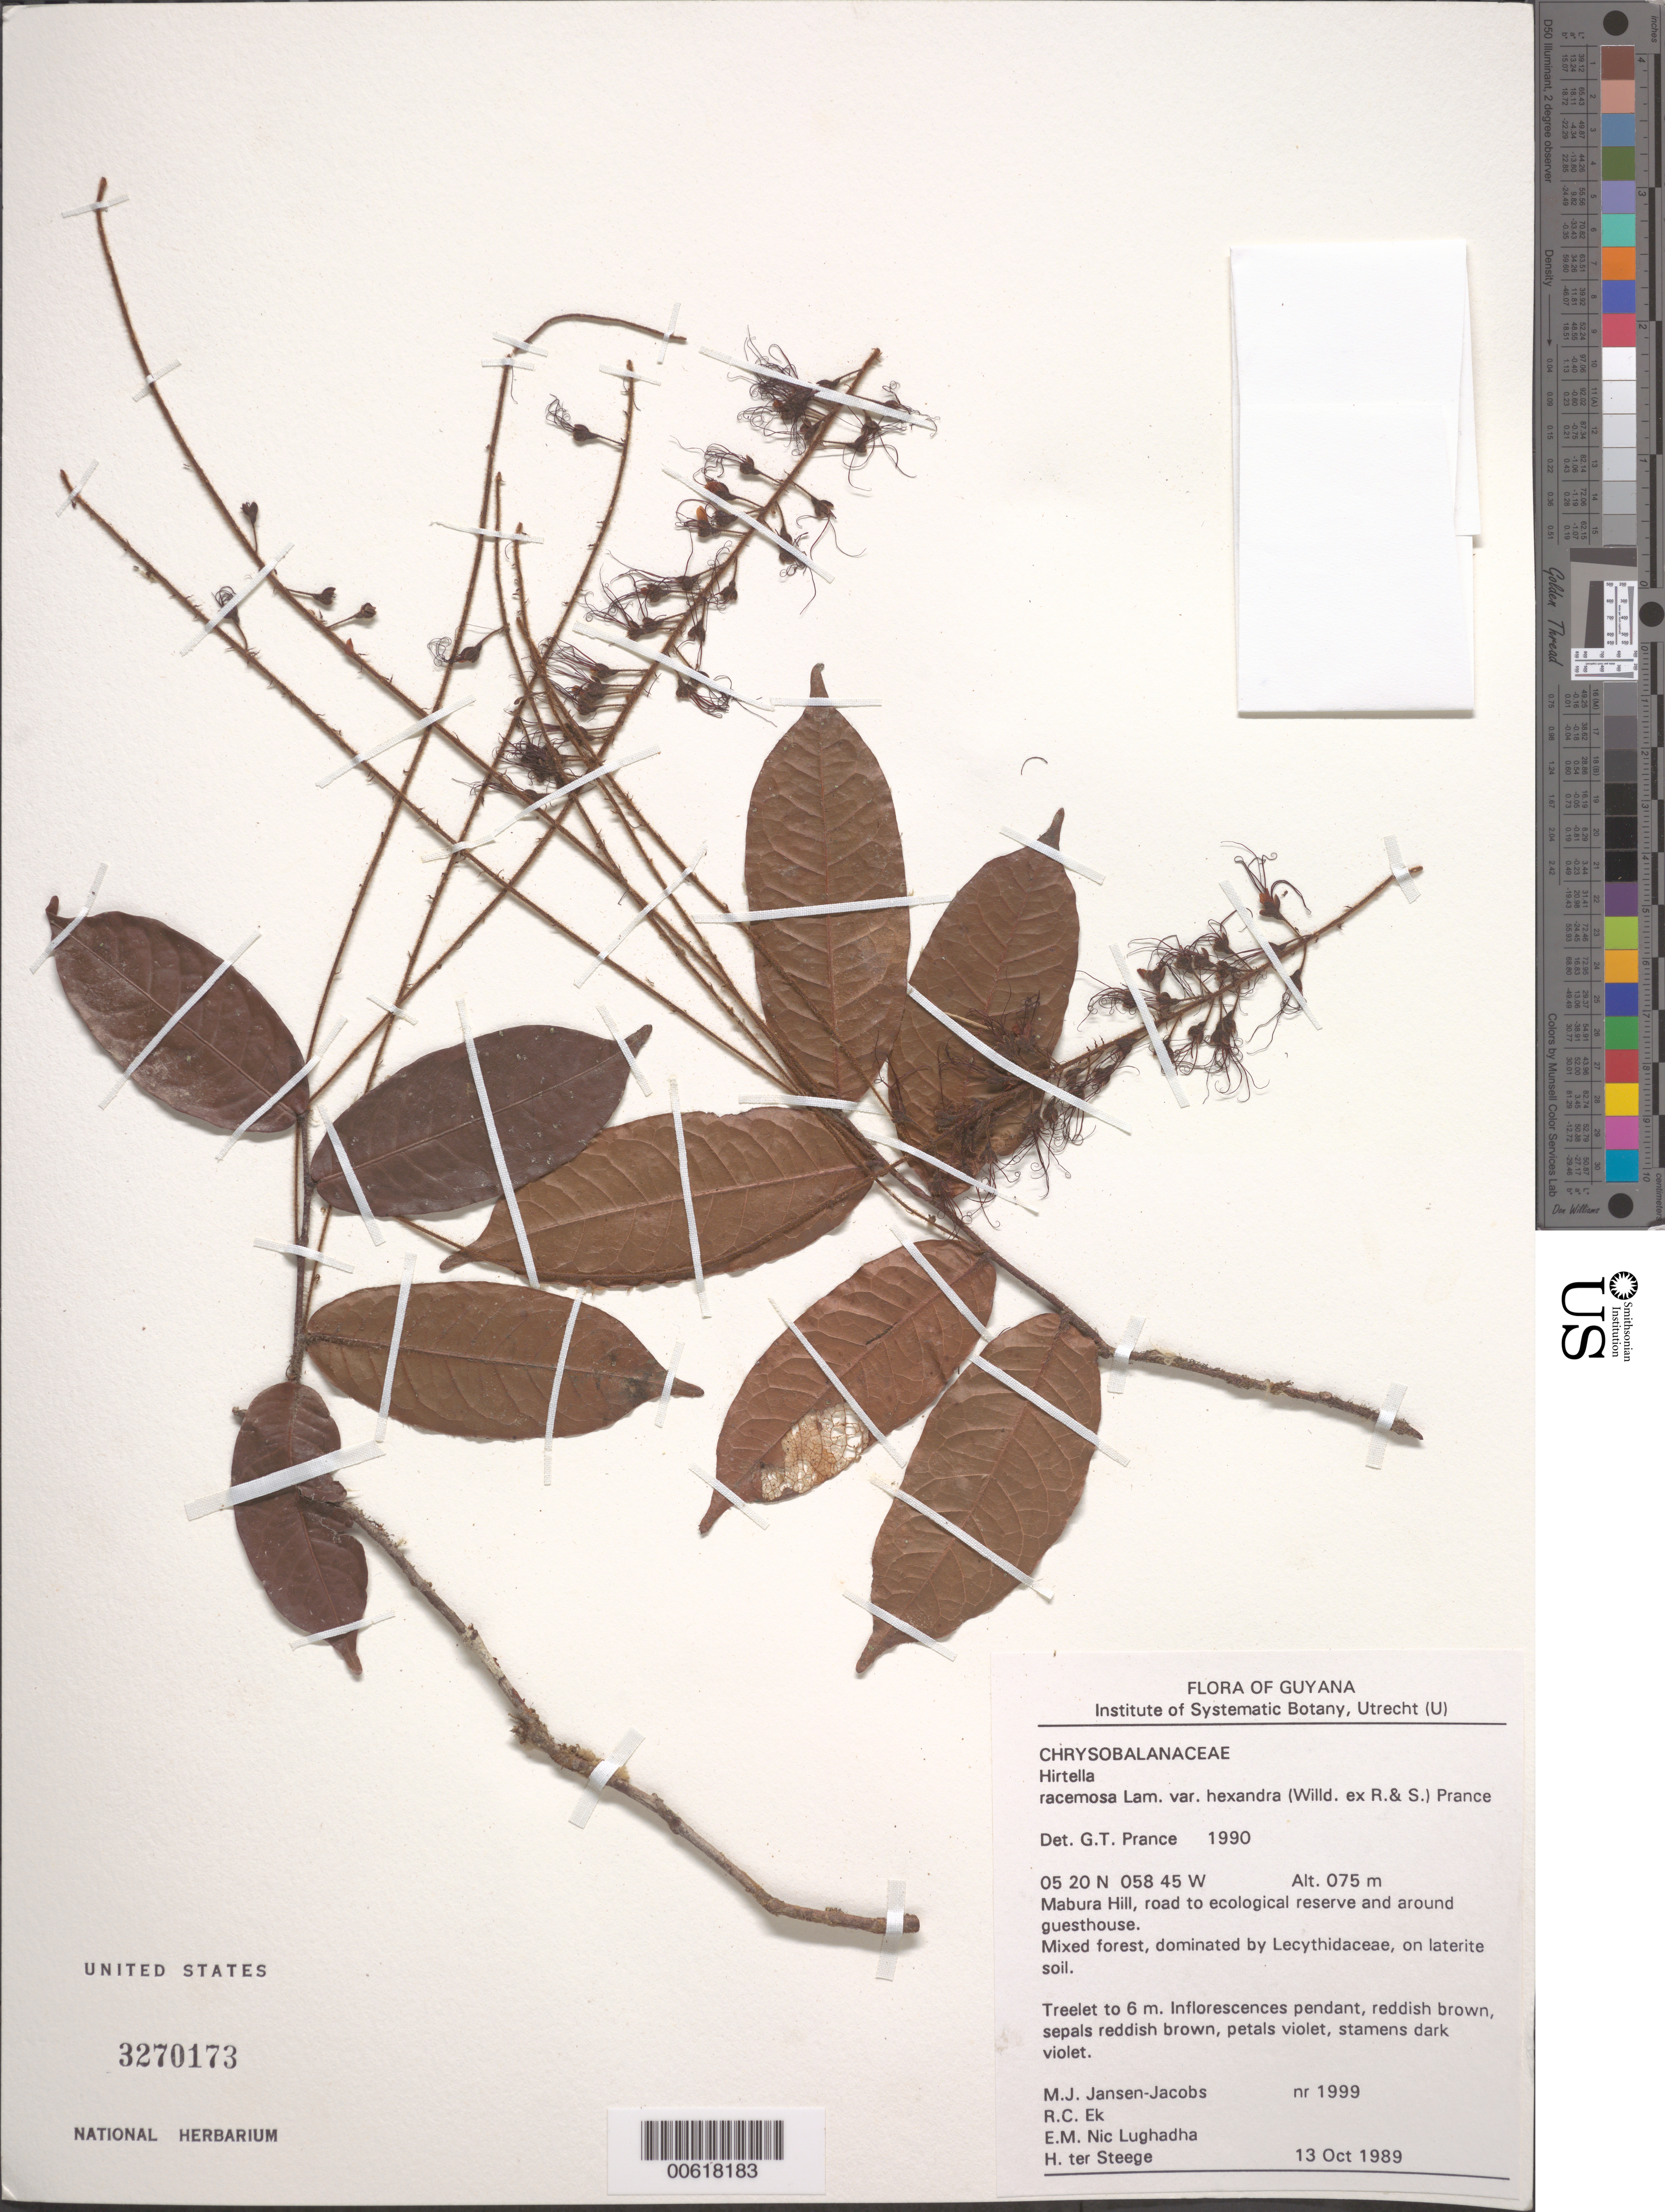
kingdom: Plantae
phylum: Tracheophyta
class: Magnoliopsida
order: Malpighiales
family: Chrysobalanaceae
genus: Hirtella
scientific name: Hirtella racemosa var. hexandra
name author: (Willd. ex Roem. & Schult.) Prance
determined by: Prance, G. T.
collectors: M. J. Jansen-Jacobs, R. C. Ek, E. Nic Lughadha & H. ter Steege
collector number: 1999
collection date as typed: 13-Oct-89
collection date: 1989-10-13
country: Guyana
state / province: U. Demerara-Berbice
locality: Mabura Hill, road to ecological reserve and around guesthouse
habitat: Mixed forest, dominated by Lecythidaceae, on laterite soil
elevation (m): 75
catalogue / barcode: US 3270173